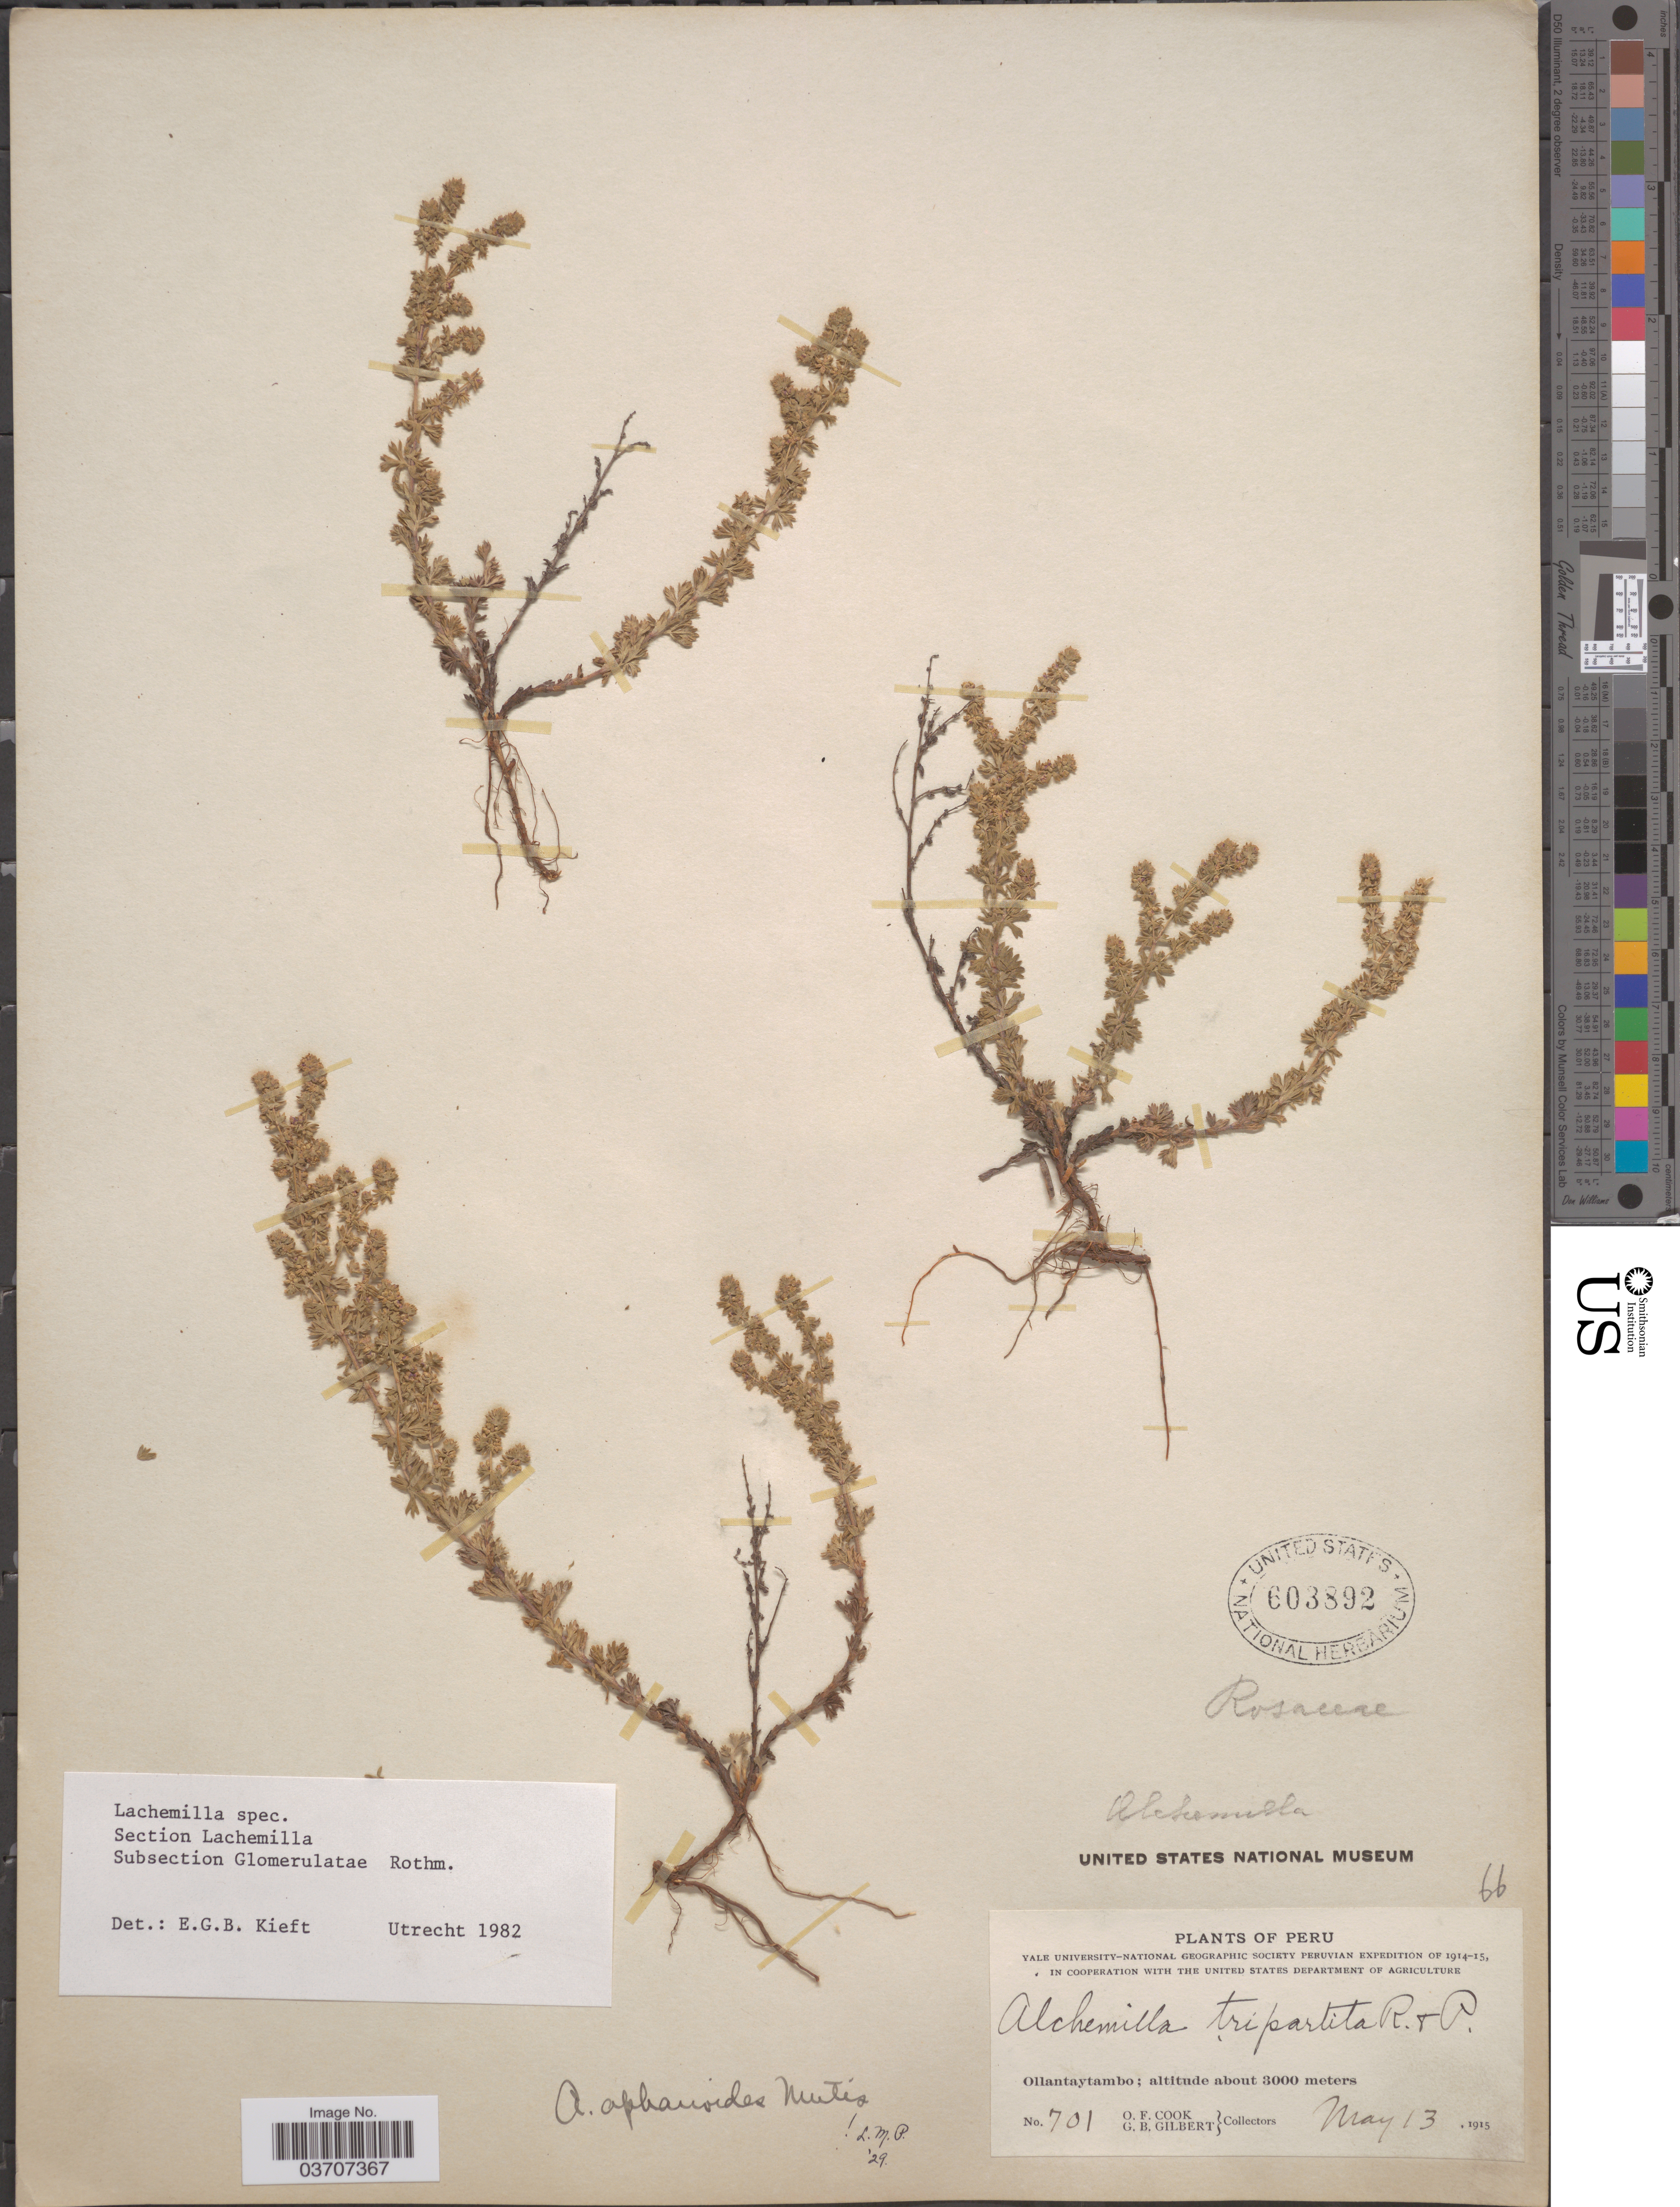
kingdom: Plantae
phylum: Tracheophyta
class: Magnoliopsida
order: Rosales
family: Rosaceae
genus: Lachemilla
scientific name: Lachemilla sp.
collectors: O. F. Cook & G. B. Gilbert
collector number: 701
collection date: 1915-05-13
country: Peru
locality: Ollantaytambo.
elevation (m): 3000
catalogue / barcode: US 603892